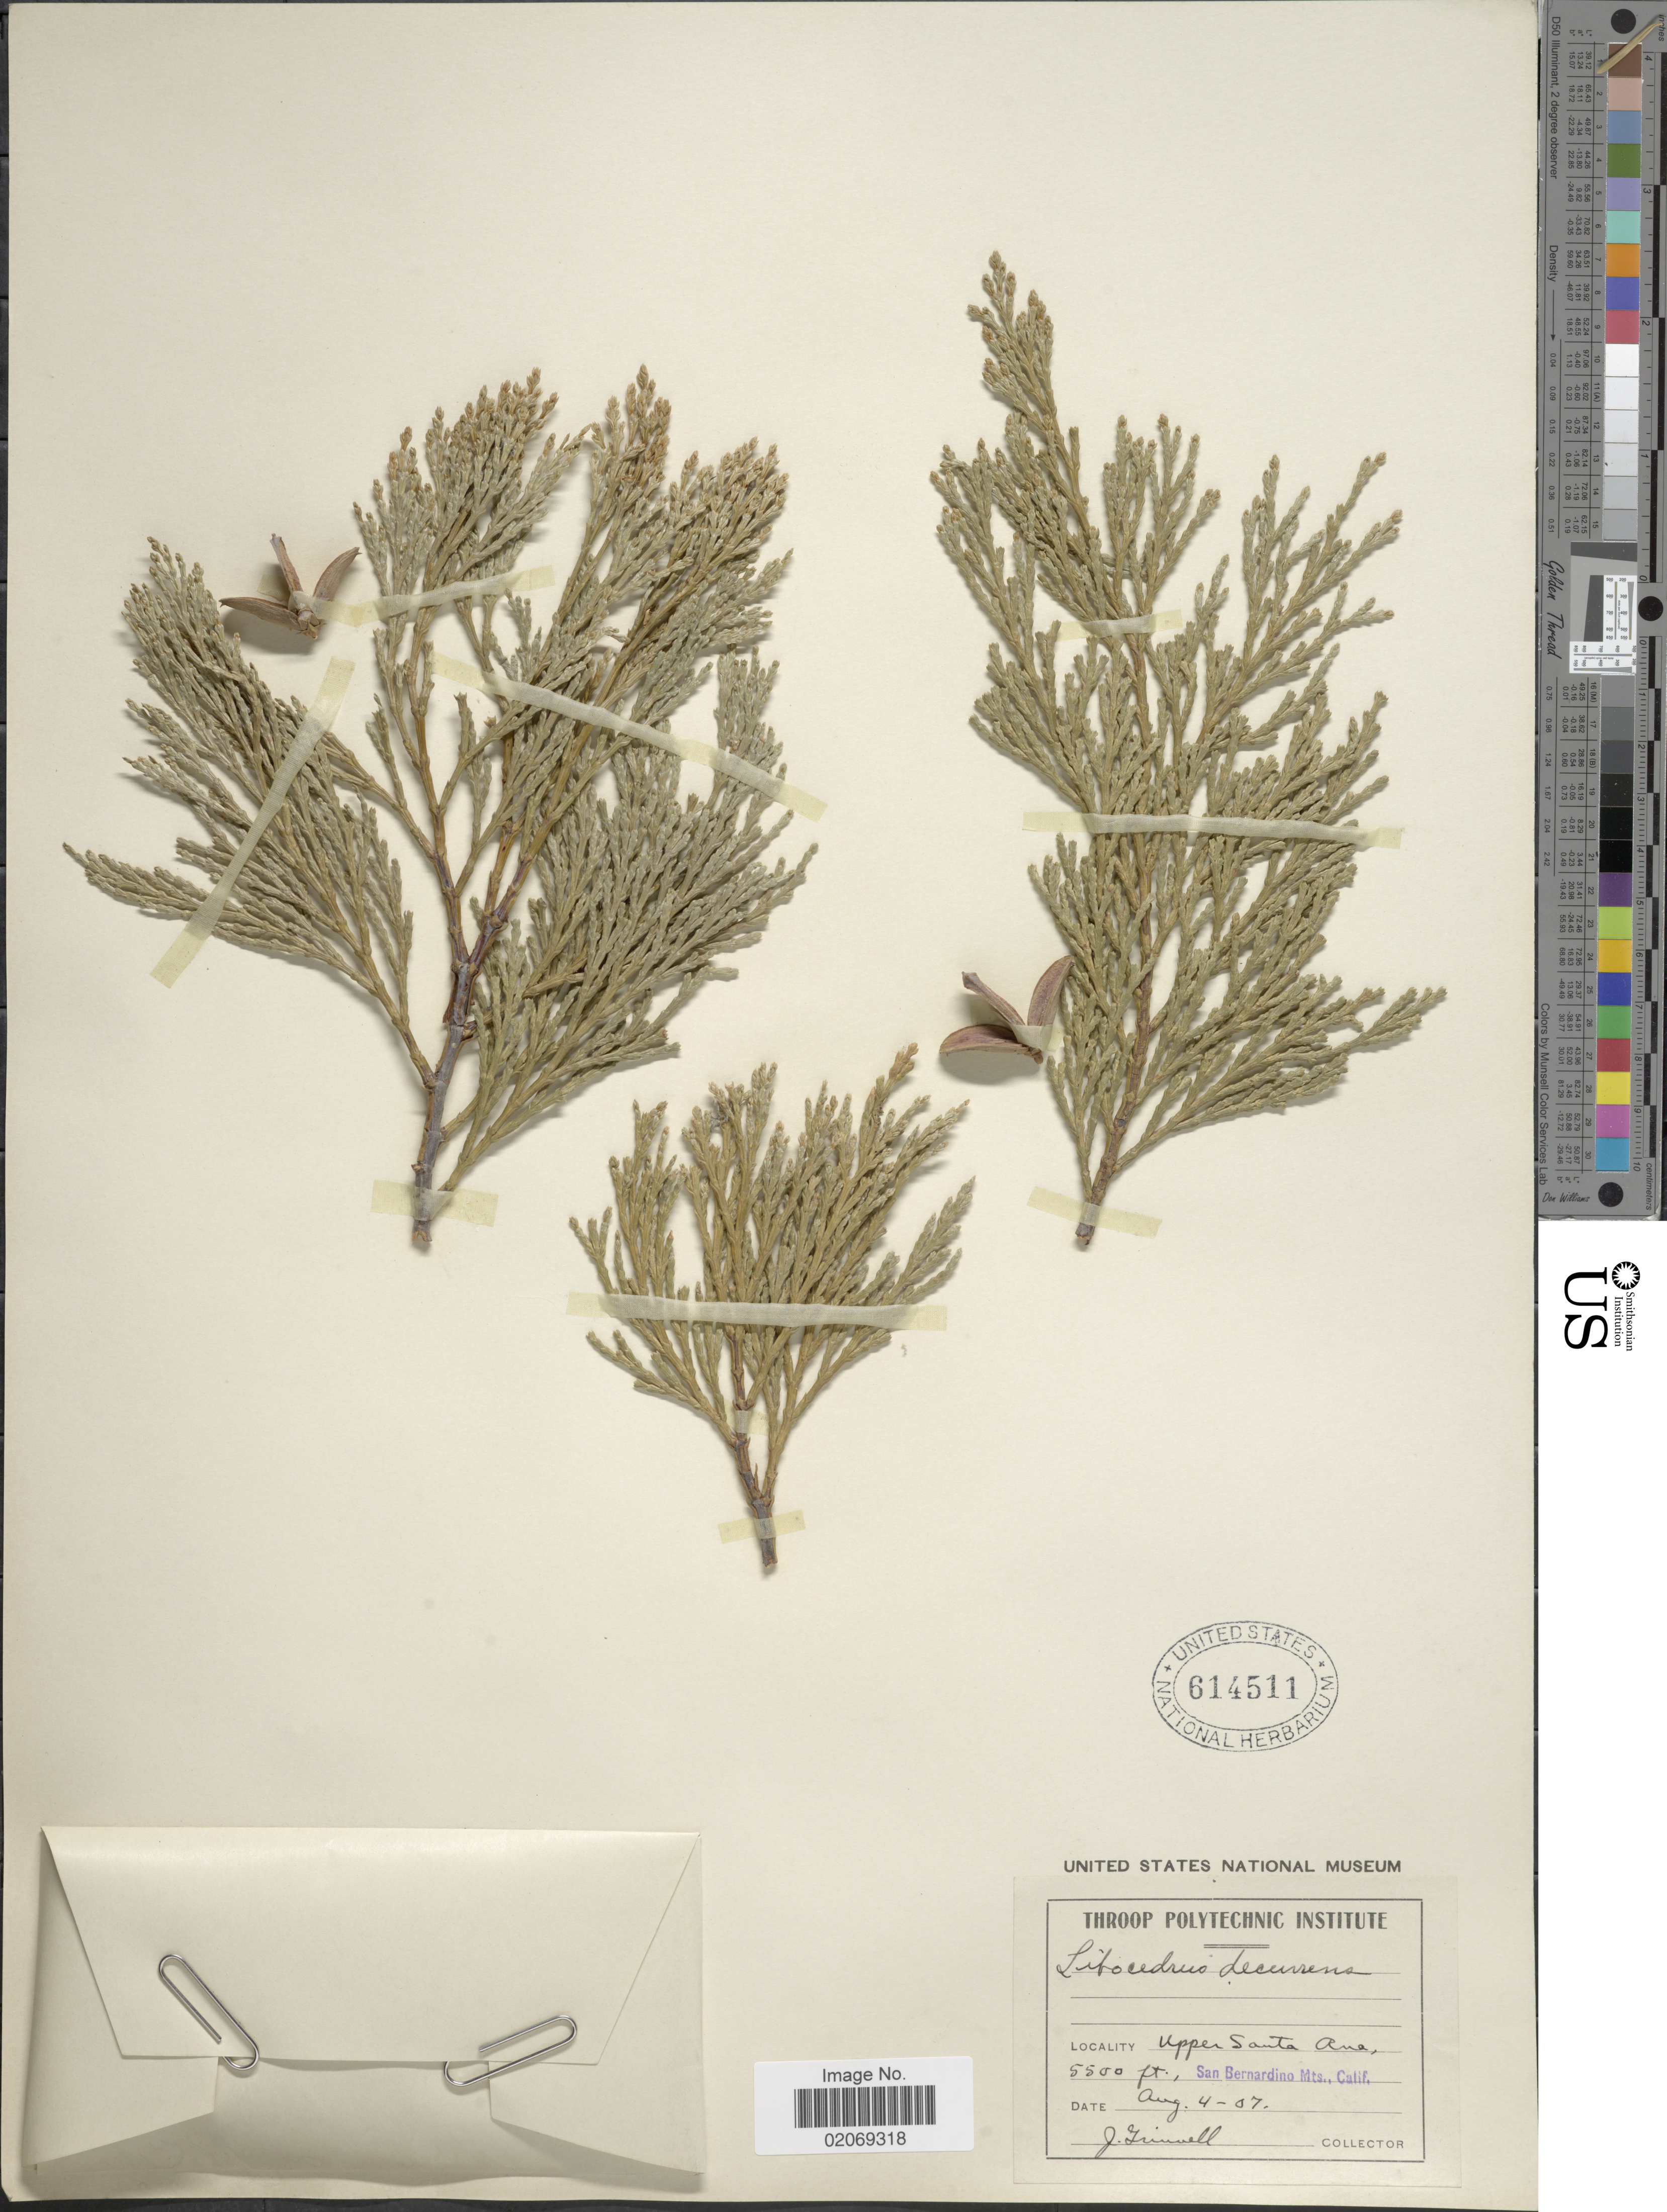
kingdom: Plantae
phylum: Tracheophyta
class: Pinopsida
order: Pinales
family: Cupressaceae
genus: Libocedrus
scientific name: Libocedrus decurrens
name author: Torr.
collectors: J. Grinnell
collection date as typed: Transcribed d/m/y: 4/8/7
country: United States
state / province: California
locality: Upper Santa Ana, Santa Bernardino Mts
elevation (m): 1676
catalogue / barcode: US 614511